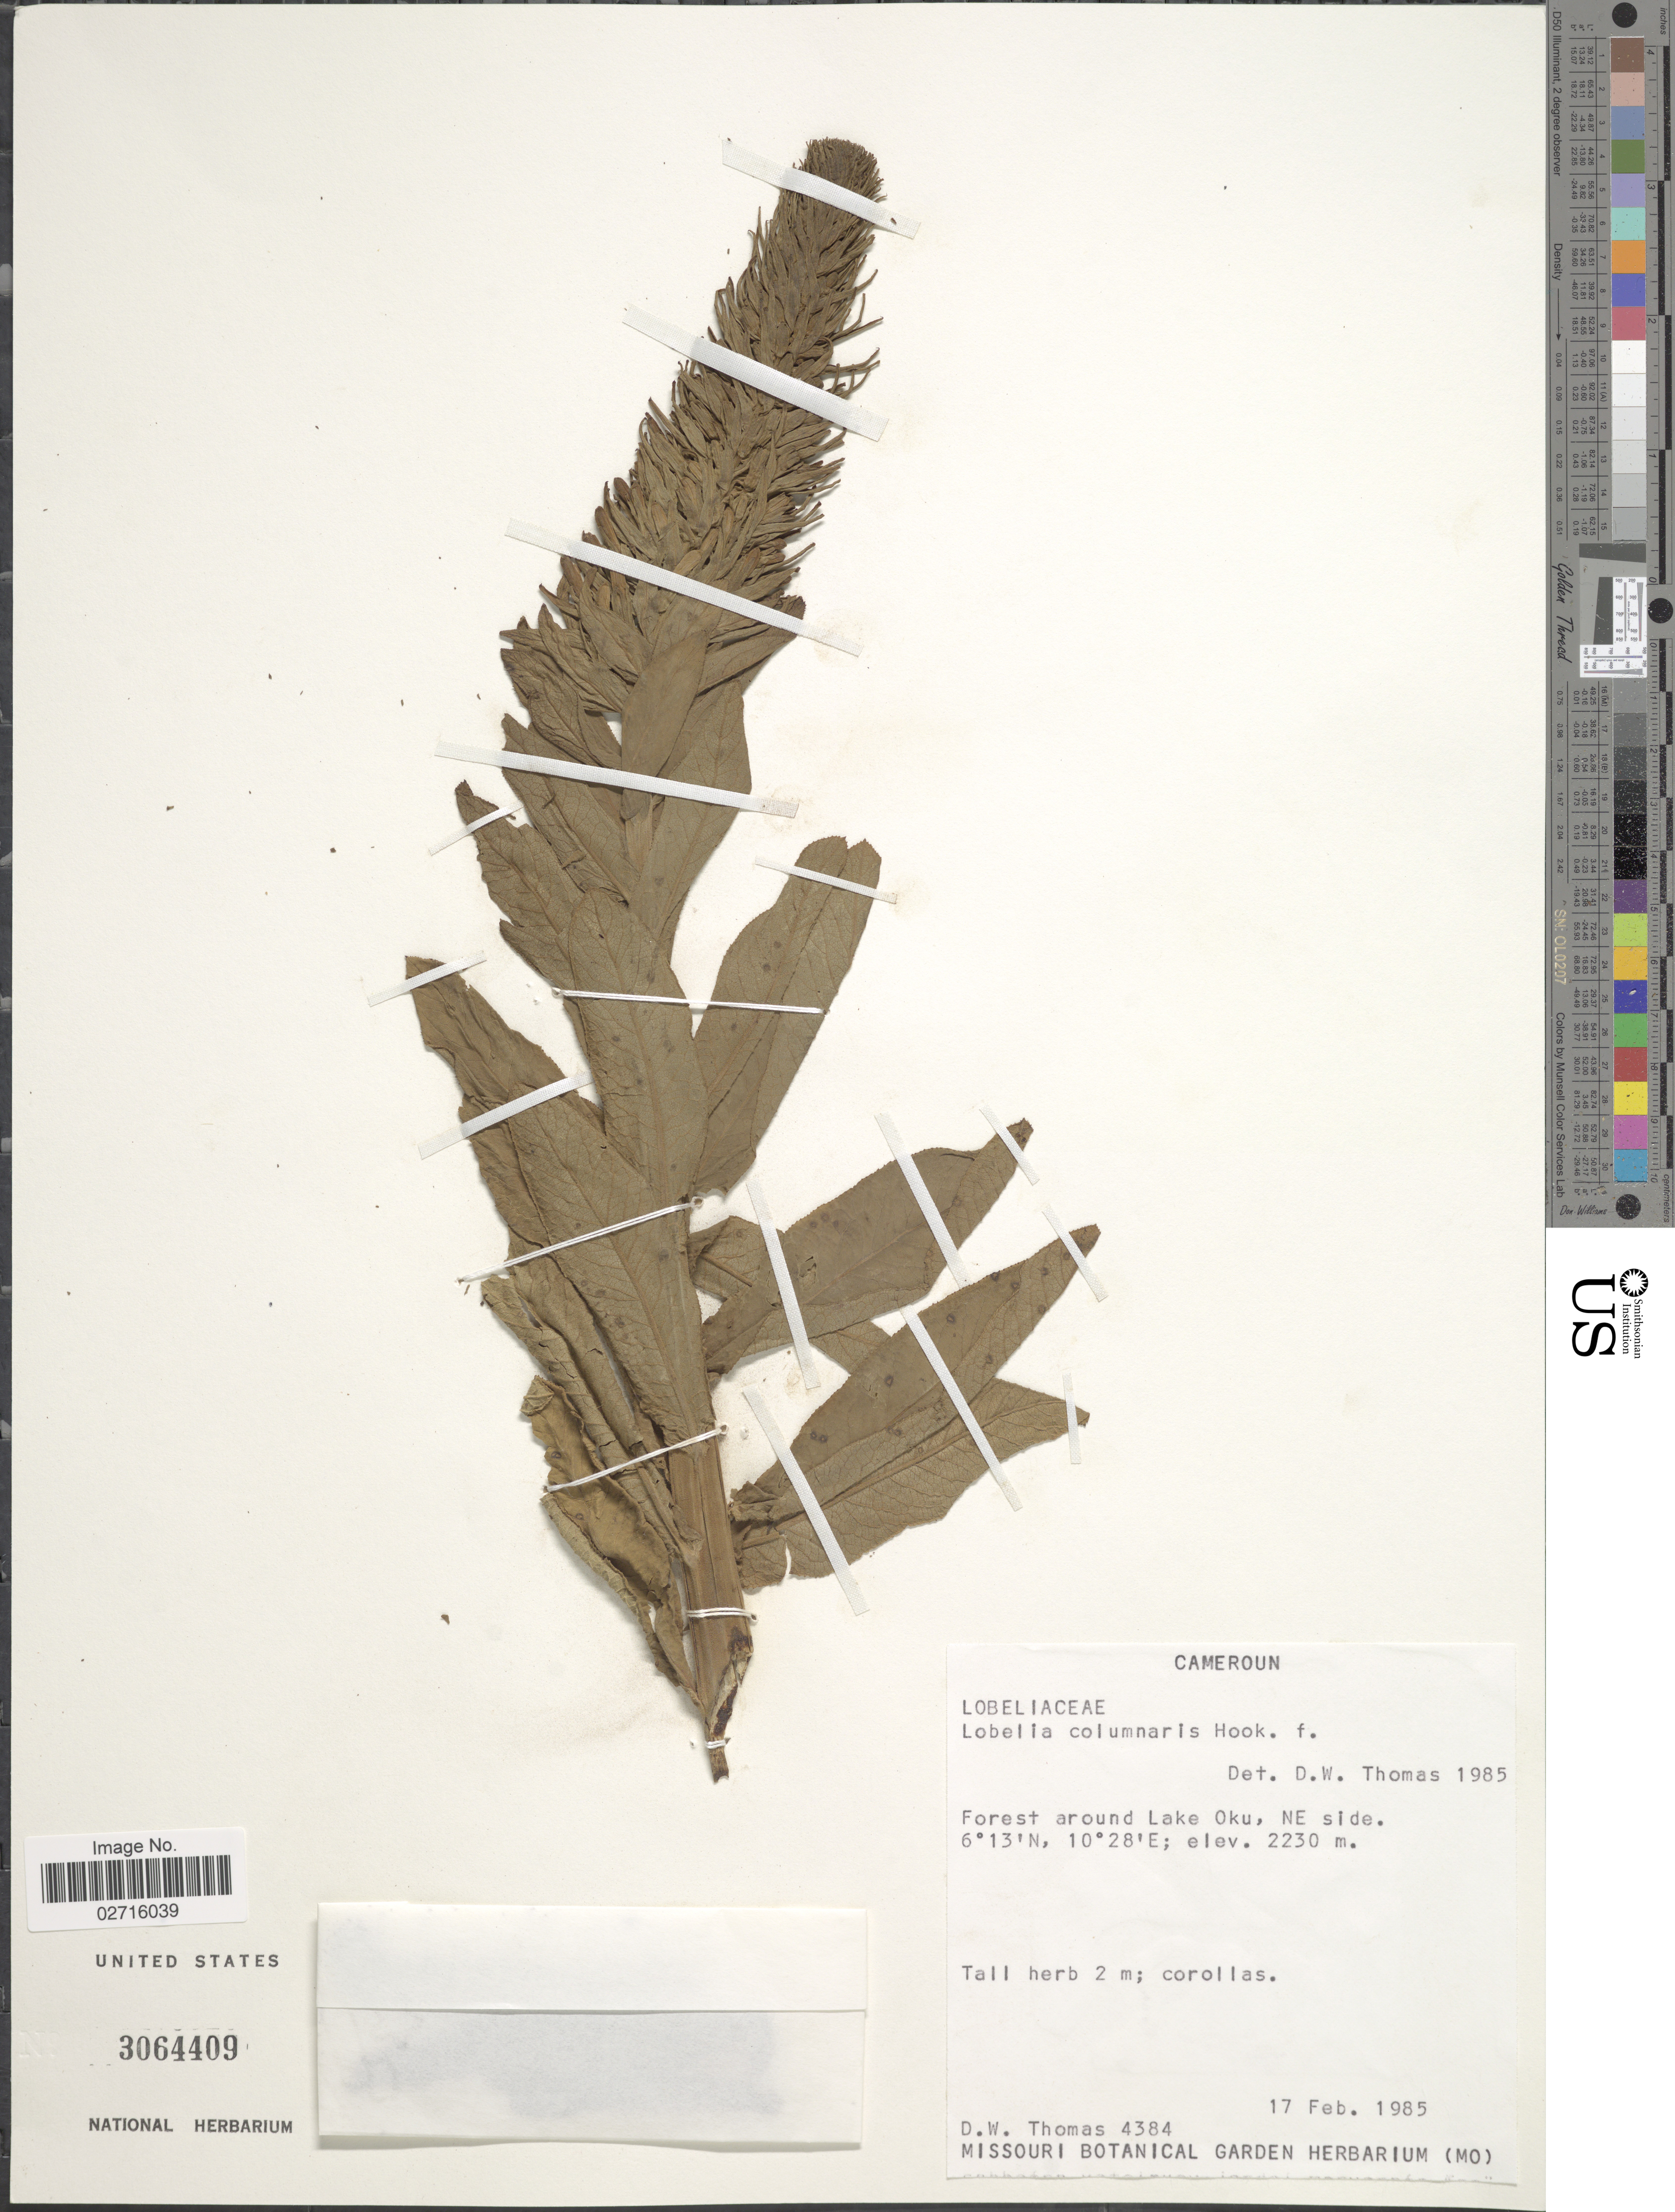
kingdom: Plantae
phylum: Tracheophyta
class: Magnoliopsida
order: Asterales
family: Campanulaceae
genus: Lobelia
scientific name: Lobelia columnaris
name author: Hook. f.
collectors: D. W. Thomas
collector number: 4384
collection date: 1985-02-17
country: Cameroon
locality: Cameroun, Forest around Lake Oku, NE side.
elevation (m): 2230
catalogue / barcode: US 3064409